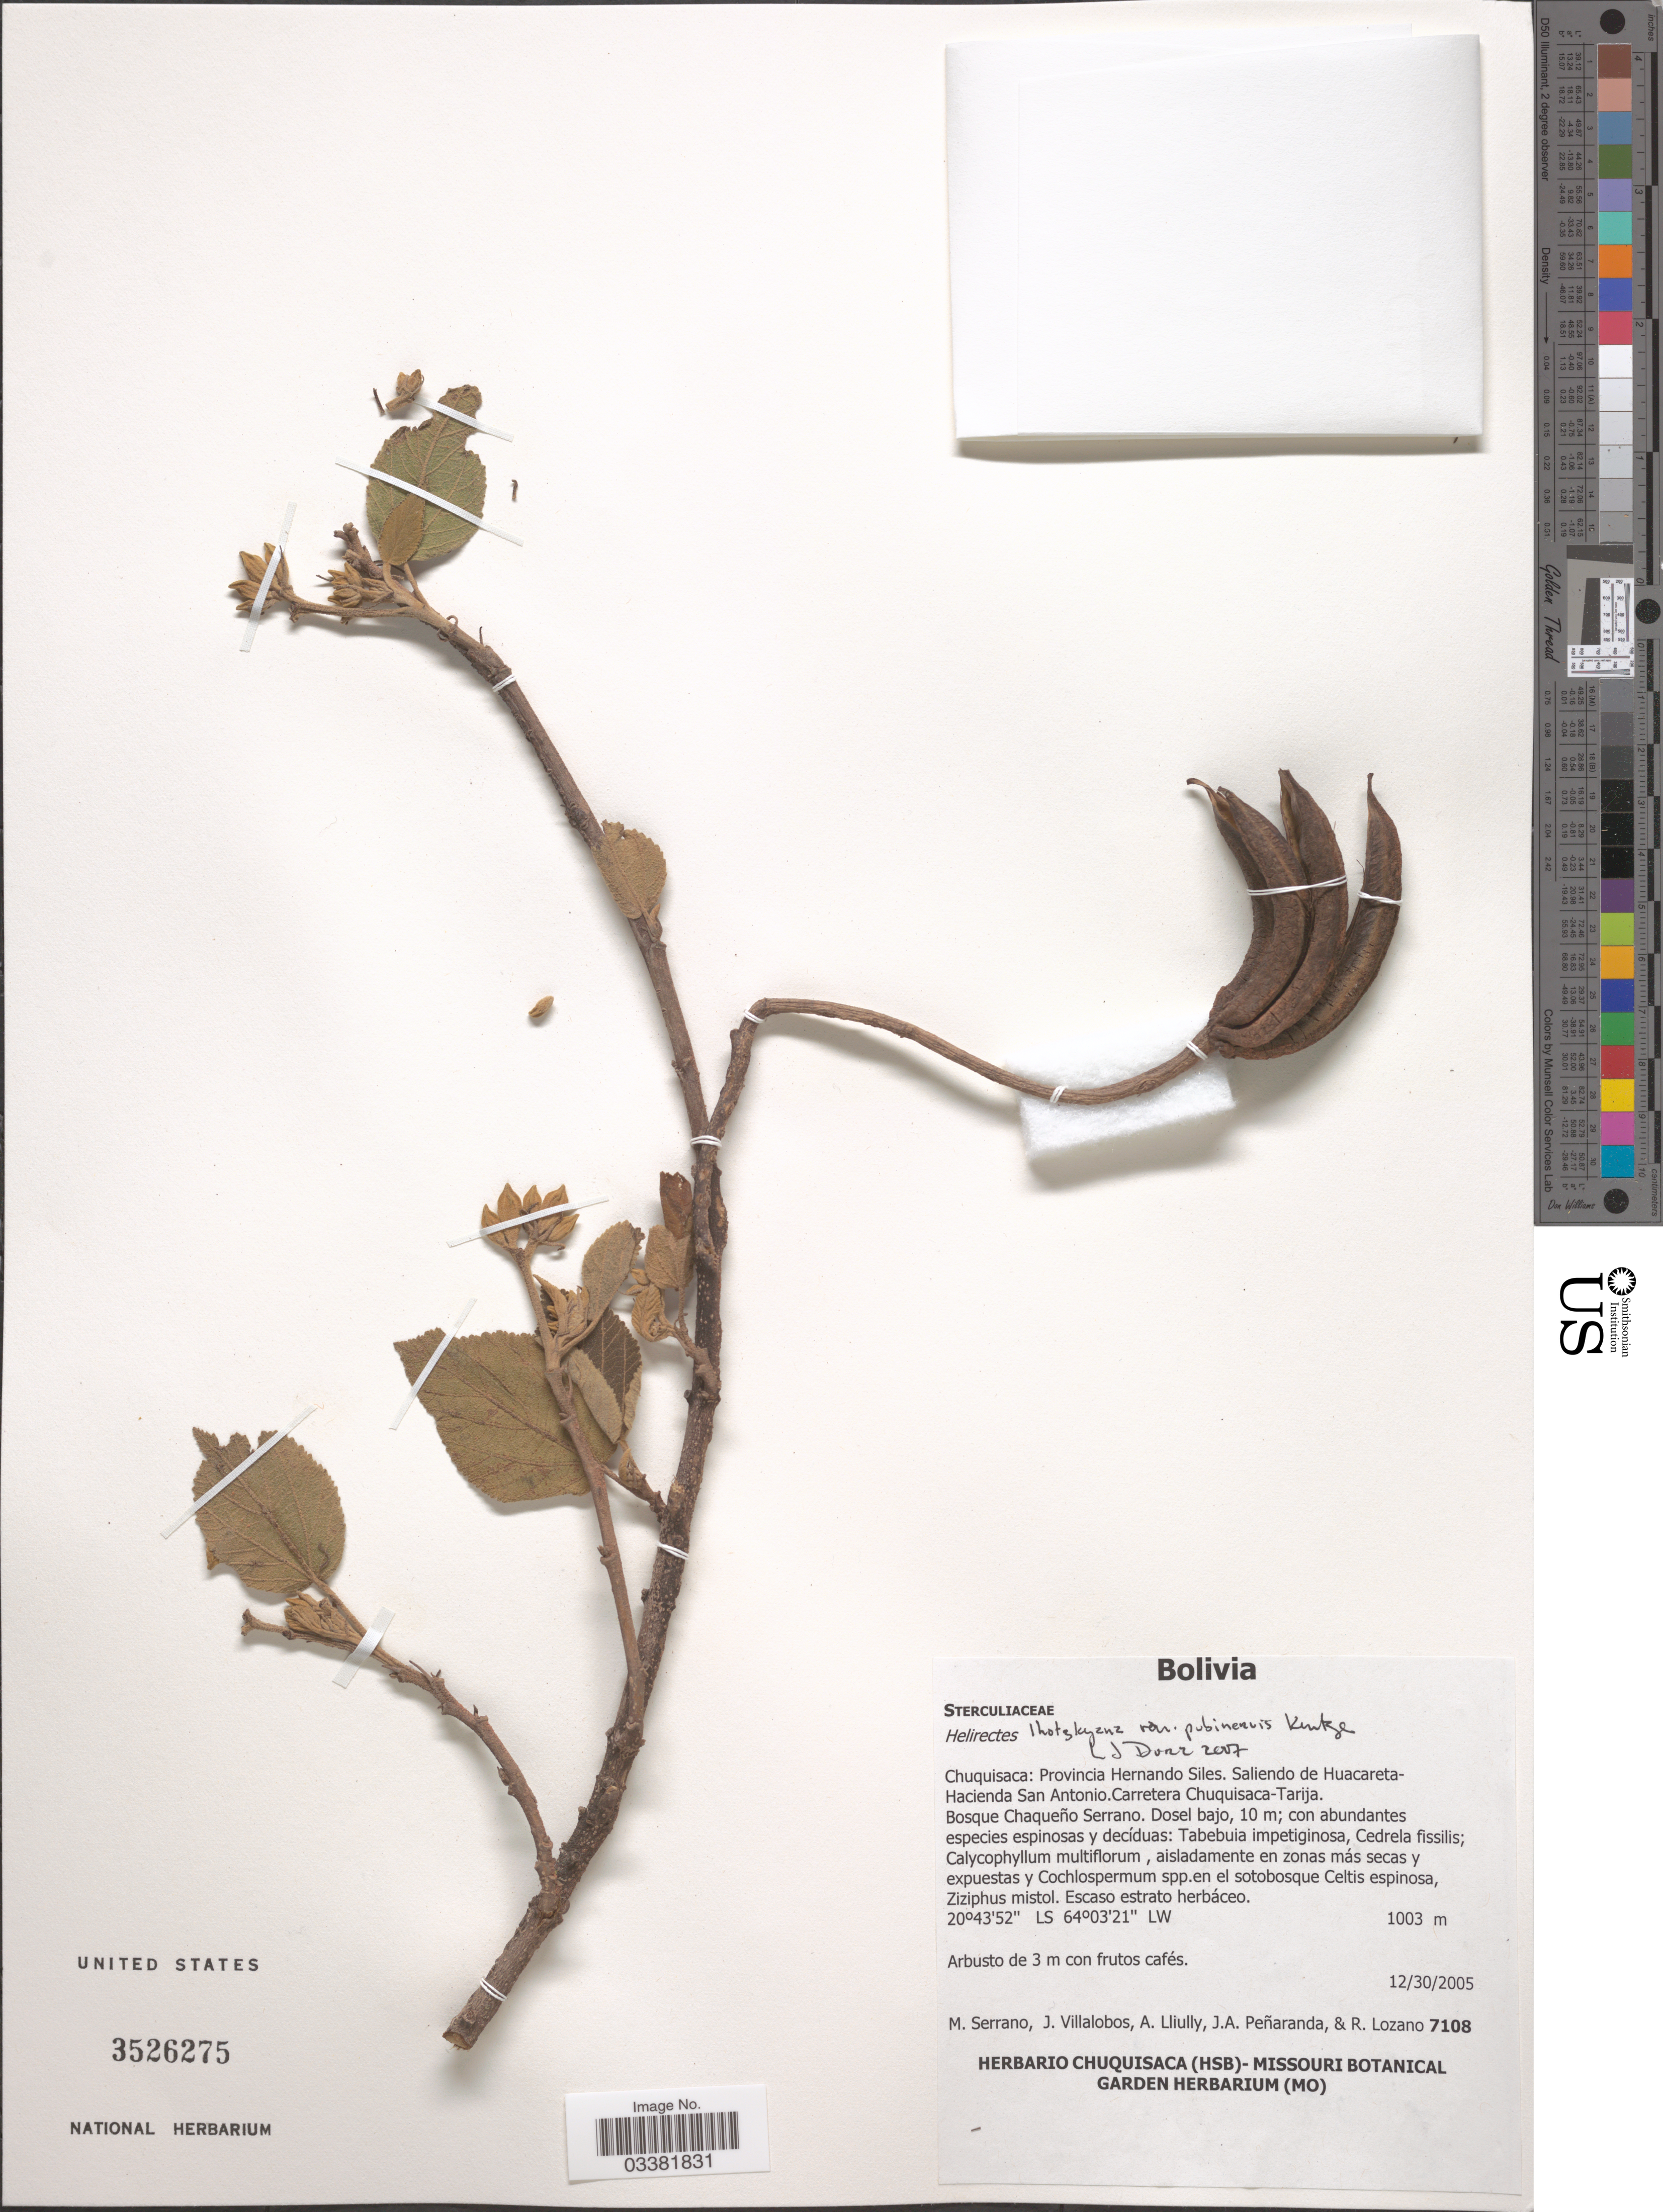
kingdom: Plantae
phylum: Tracheophyta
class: Magnoliopsida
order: Malvales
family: Malvaceae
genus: Helicteres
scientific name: Helicteres lhotzkyana var. pubinervis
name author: Kuntze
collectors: M. Serrano, J. Villalobos, A. Lliully, J. Penaranda & R. Lozano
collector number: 7108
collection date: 2005-12-30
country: Bolivia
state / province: Chuquisaca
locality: Provincia Hernando Siles. Saliendo de Huacareta-Hacienda San Antonio. Carretera Chuquisaca-Tarija. Bosque Chaqueño Serrano.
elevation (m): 1003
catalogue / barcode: US 3526275